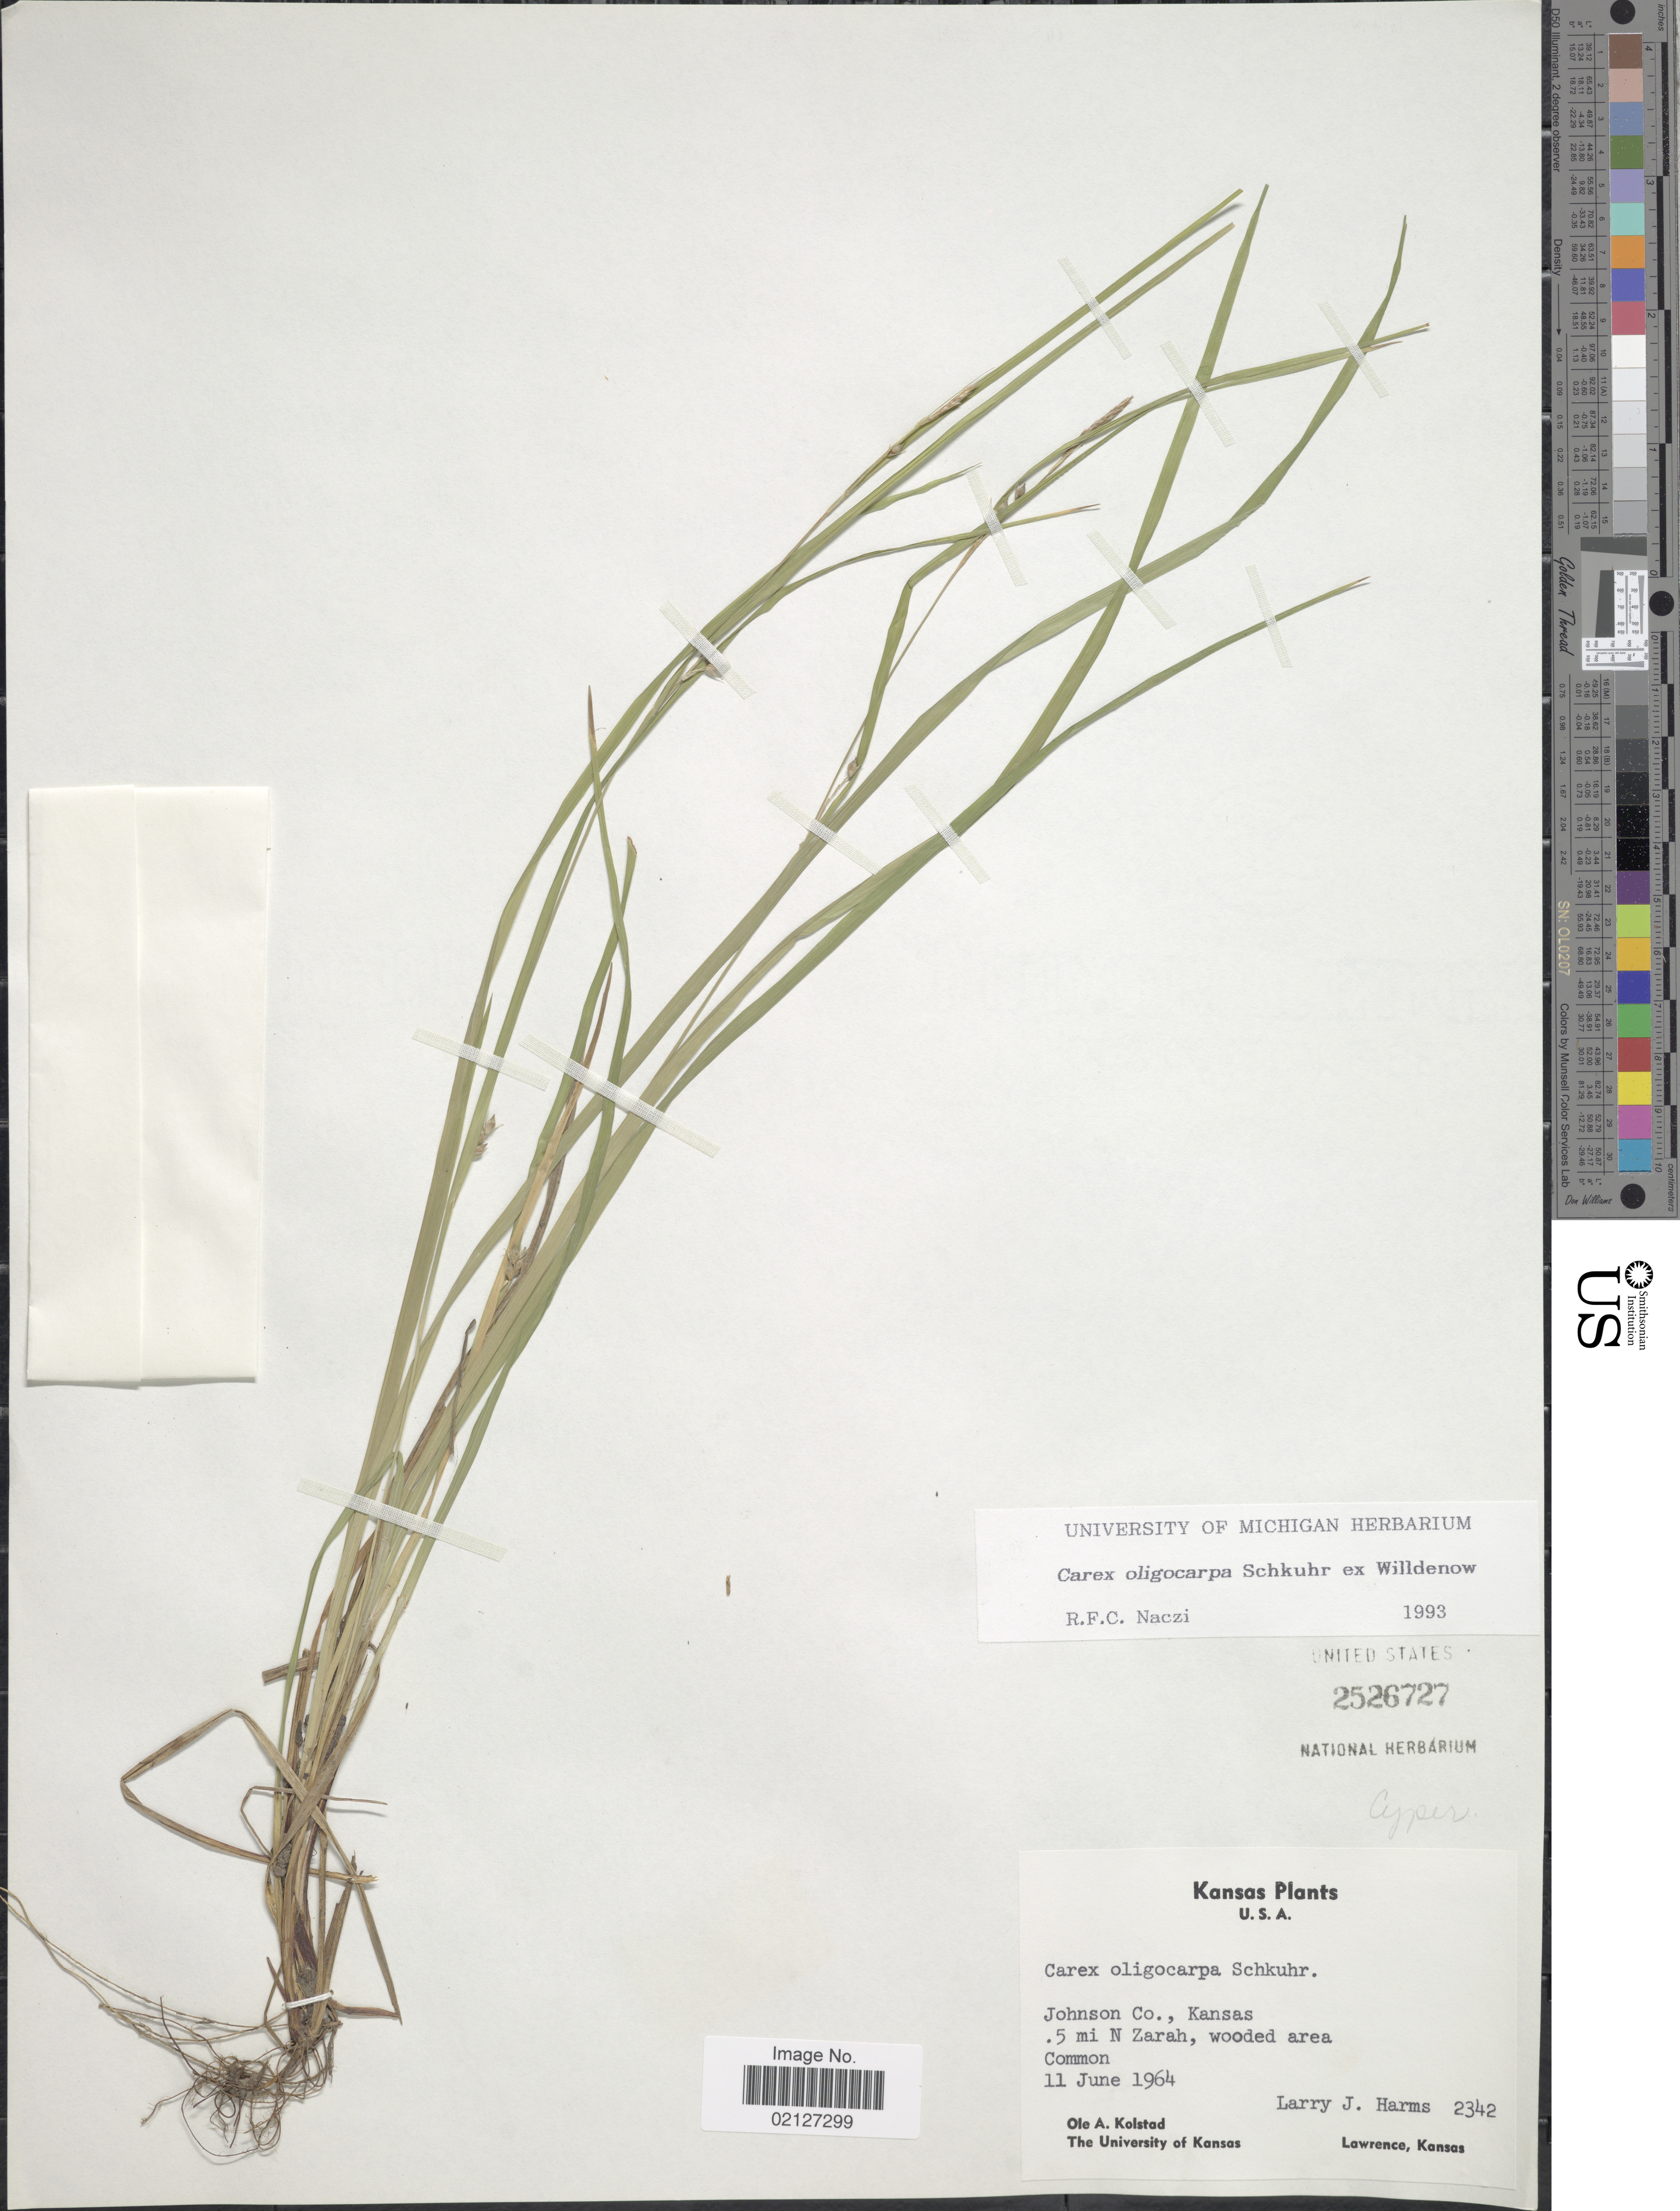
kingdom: Plantae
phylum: Tracheophyta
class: Liliopsida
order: Poales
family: Cyperaceae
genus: Carex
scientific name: Carex oligocarpa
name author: Willd.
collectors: L. Harms & O. Kolstad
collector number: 2342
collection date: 1964-06-11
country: United States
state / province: Kansas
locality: Johnson Co., .5 mi N Zarah, wooded area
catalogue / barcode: US 2526727